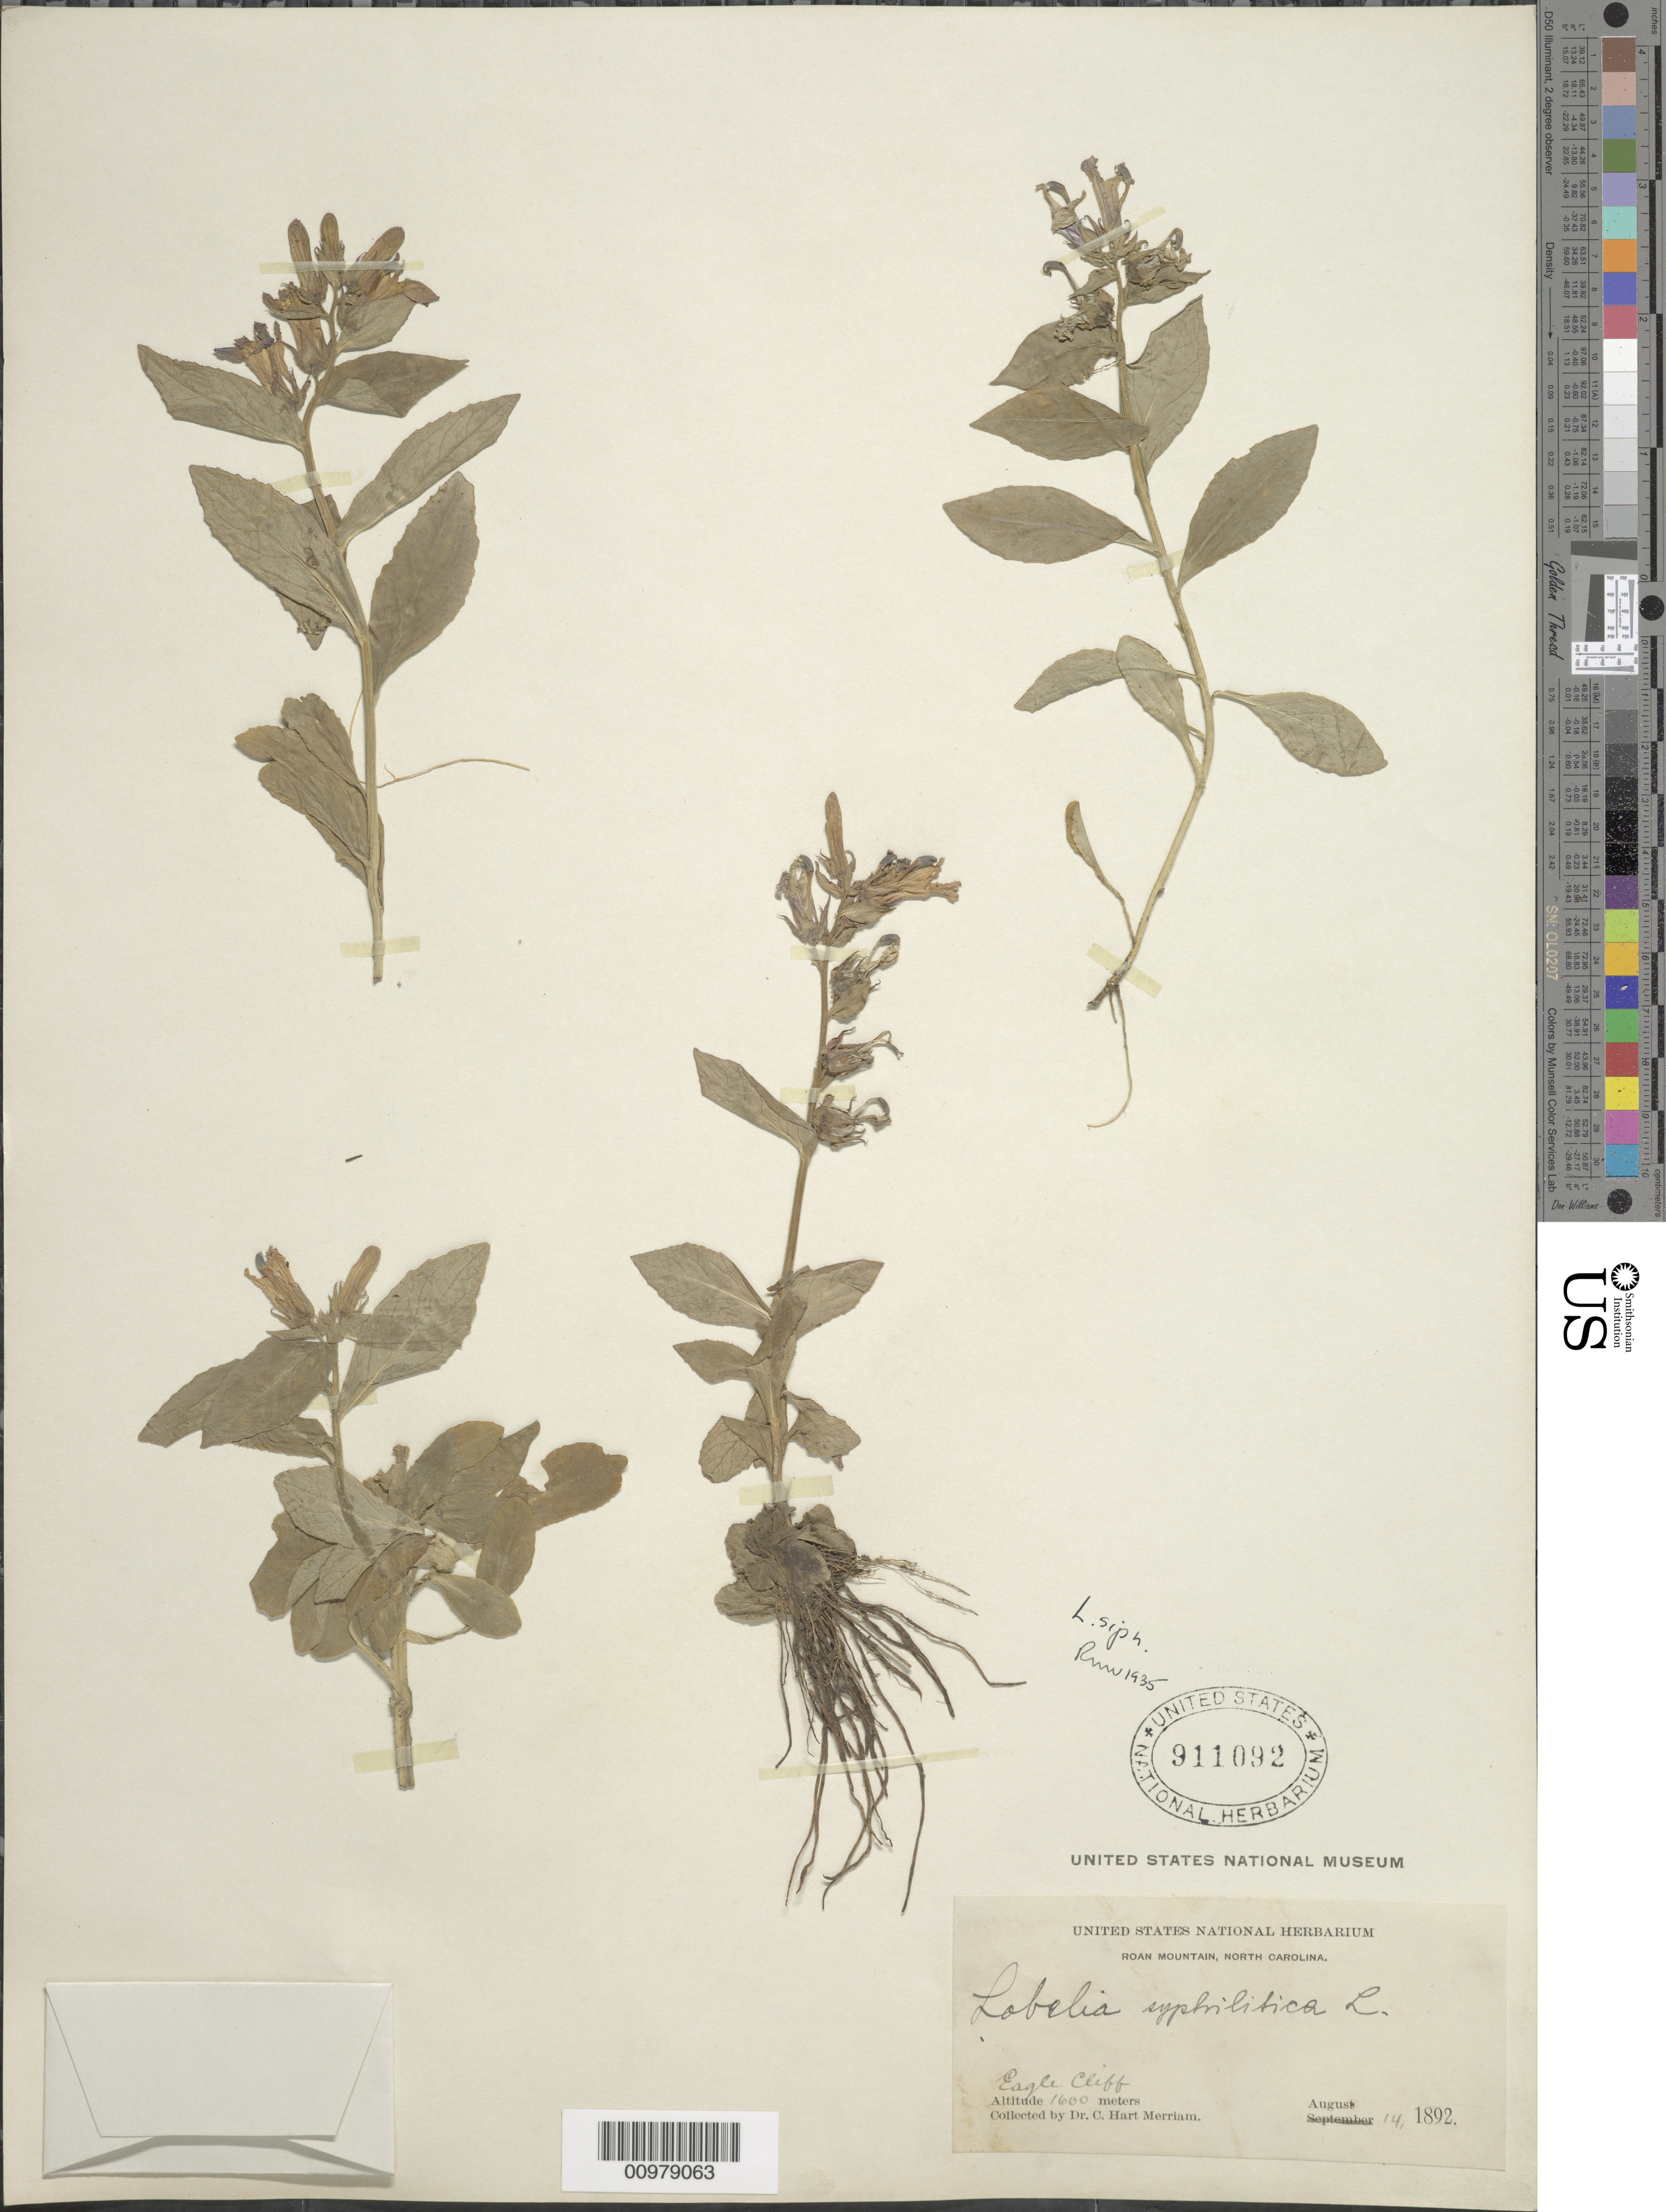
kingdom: Plantae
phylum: Tracheophyta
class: Magnoliopsida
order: Asterales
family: Campanulaceae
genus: Lobelia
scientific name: Lobelia siphilitica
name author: L.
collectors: C. Merriam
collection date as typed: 14 Aug 1892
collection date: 1892-08-14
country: United States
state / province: North Carolina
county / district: Mitchell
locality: Roan Mountains.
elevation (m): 1900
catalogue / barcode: US 911092